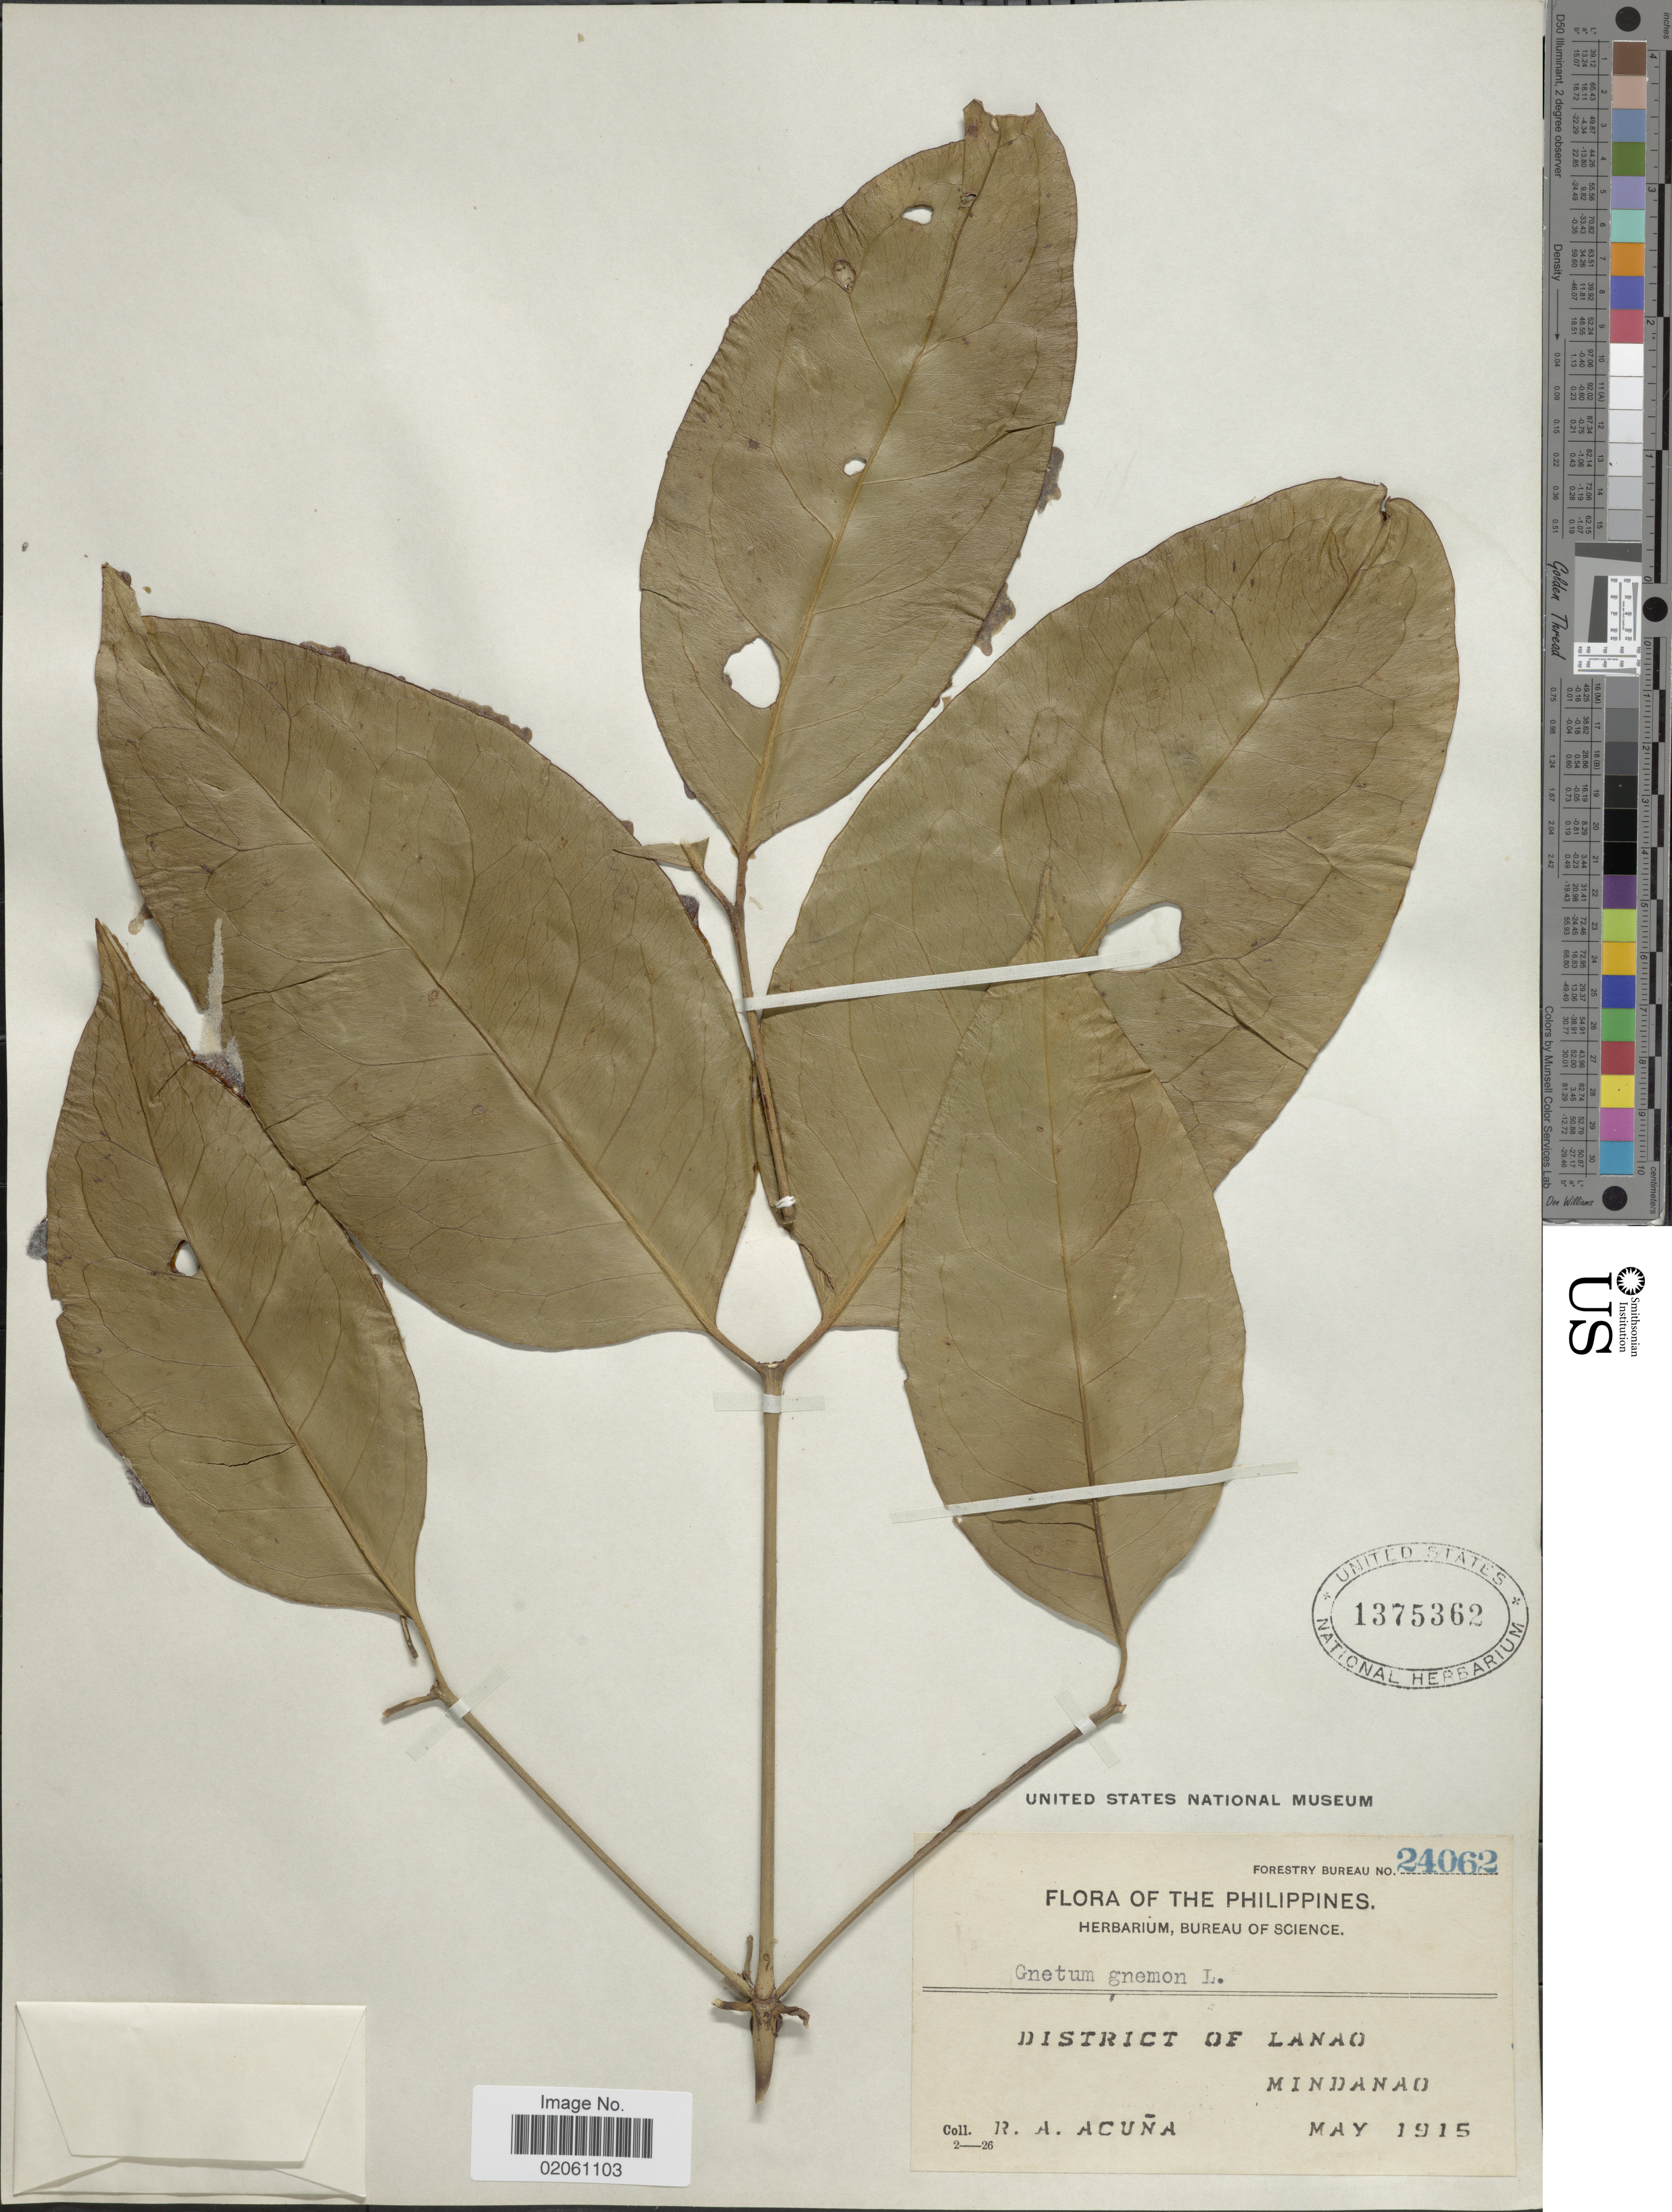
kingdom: Plantae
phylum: Tracheophyta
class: Gnetopsida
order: Gnetales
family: Gnetaceae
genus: Gnetum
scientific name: Gnetum gnemon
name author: L.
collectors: R. A. Acuña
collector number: Forestry Bureau 24062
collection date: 1915-05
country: Philippines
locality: District of Lanao. Mindanao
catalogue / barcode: US 1375362